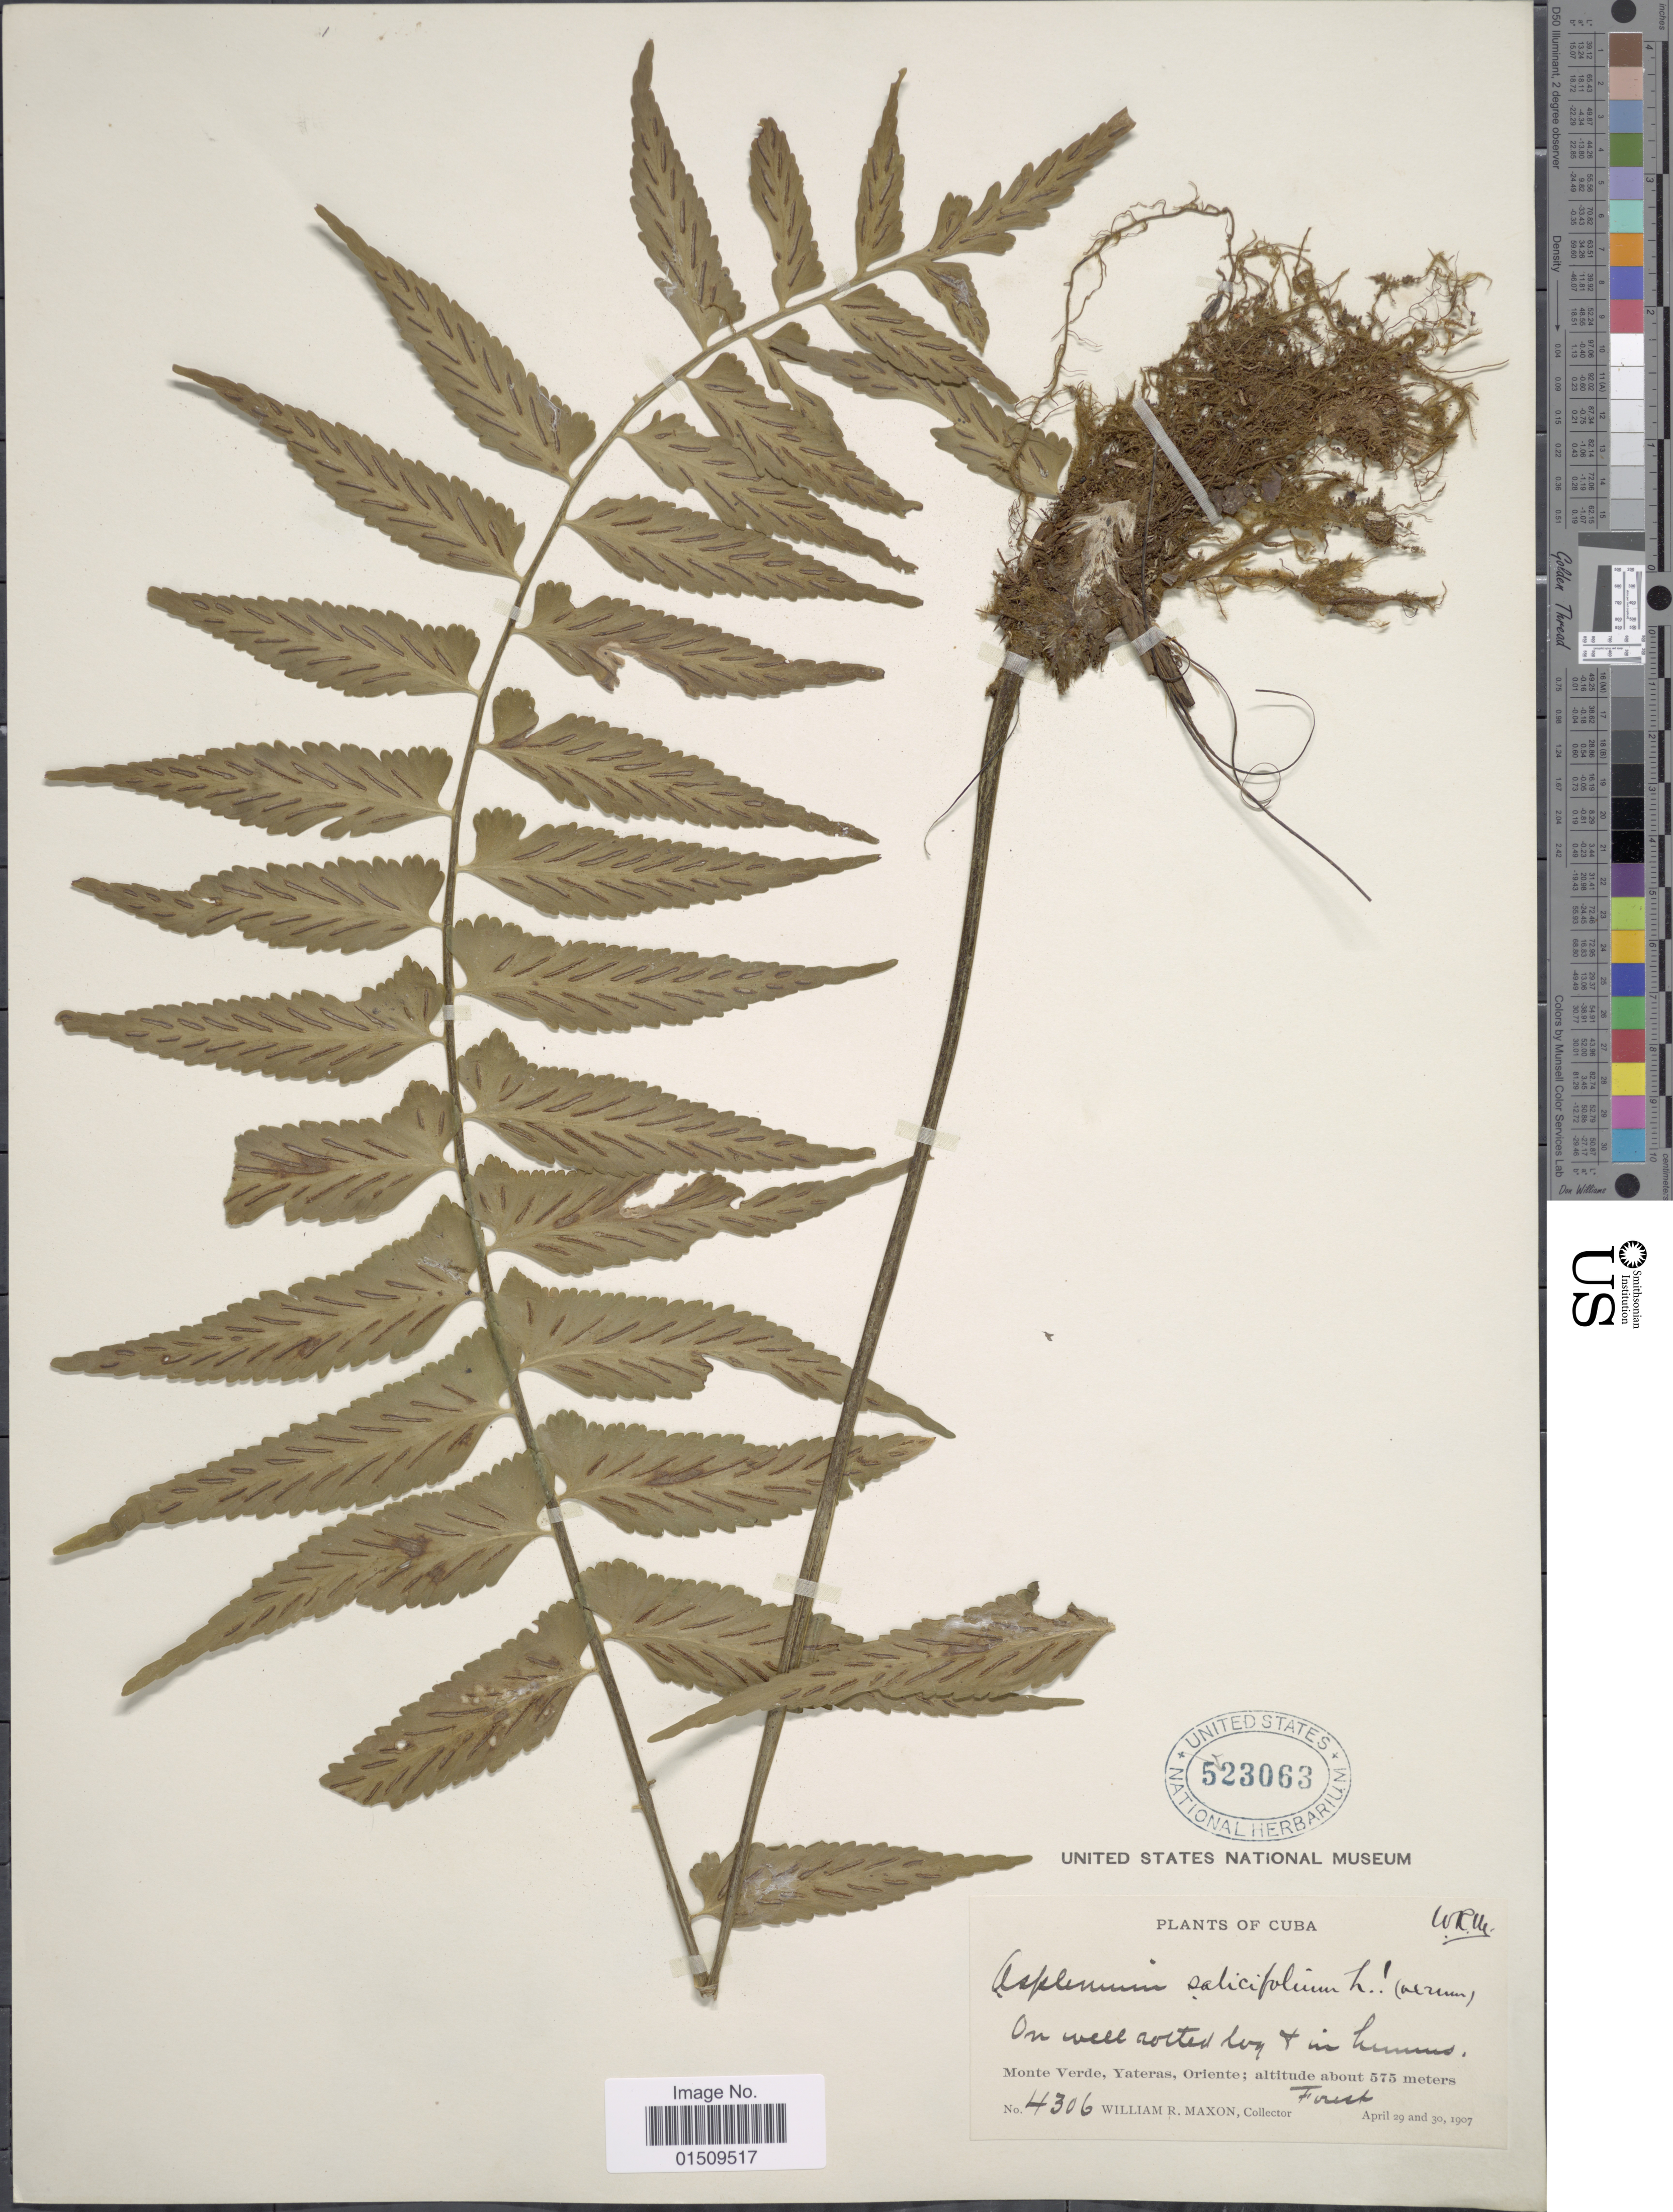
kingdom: Plantae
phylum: Tracheophyta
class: Polypodiopsida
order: Polypodiales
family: Aspleniaceae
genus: Asplenium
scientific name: Asplenium salicifolium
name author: L.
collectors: W. R. Maxon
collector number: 4306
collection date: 1907-04-29/1907-04-30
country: Cuba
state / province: Oriente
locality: Cuba, Monte Verde, Yateras.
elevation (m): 575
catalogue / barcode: US 523063